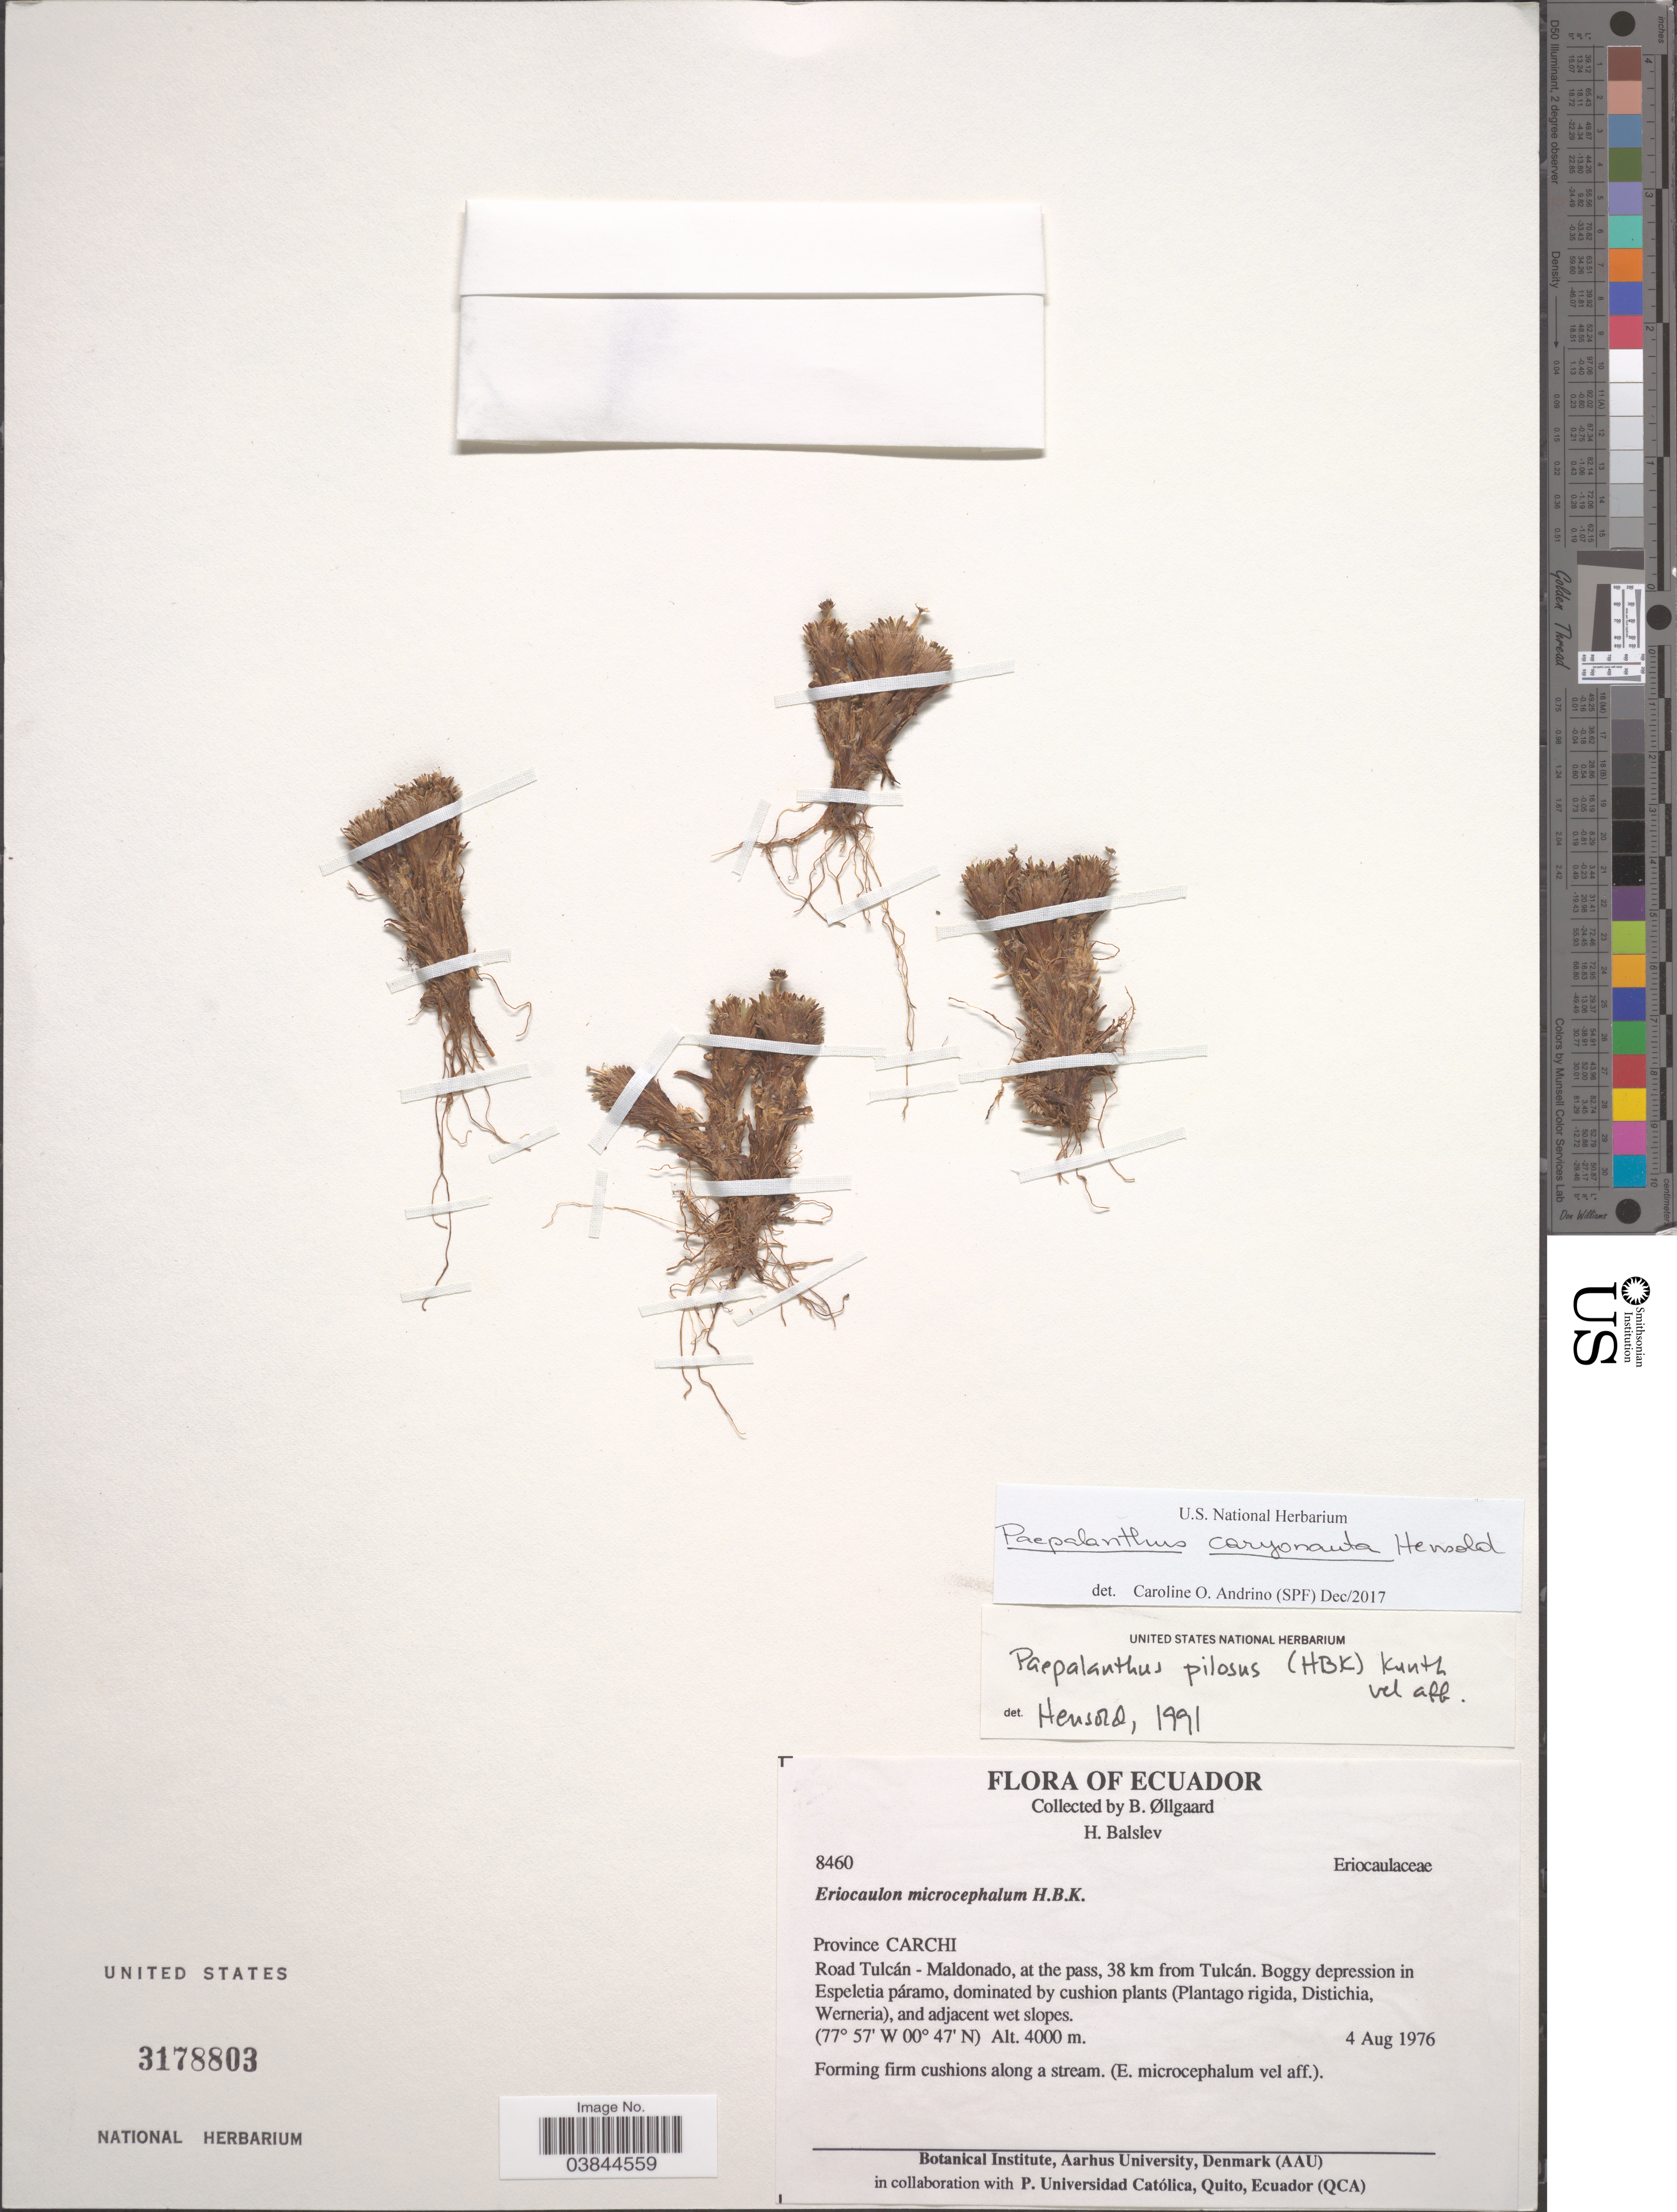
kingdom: Plantae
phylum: Tracheophyta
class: Liliopsida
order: Poales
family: Eriocaulaceae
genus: Paepalanthus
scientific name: Paepalanthus caryonauta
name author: Hensold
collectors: B. Øllgaard & H. Balslev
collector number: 8460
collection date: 1976-08-04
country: Ecuador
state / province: Carchi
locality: Road Tulcán - Maldonado, at the pass, 38 km from Tulcán.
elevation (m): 4000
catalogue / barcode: US 3178803